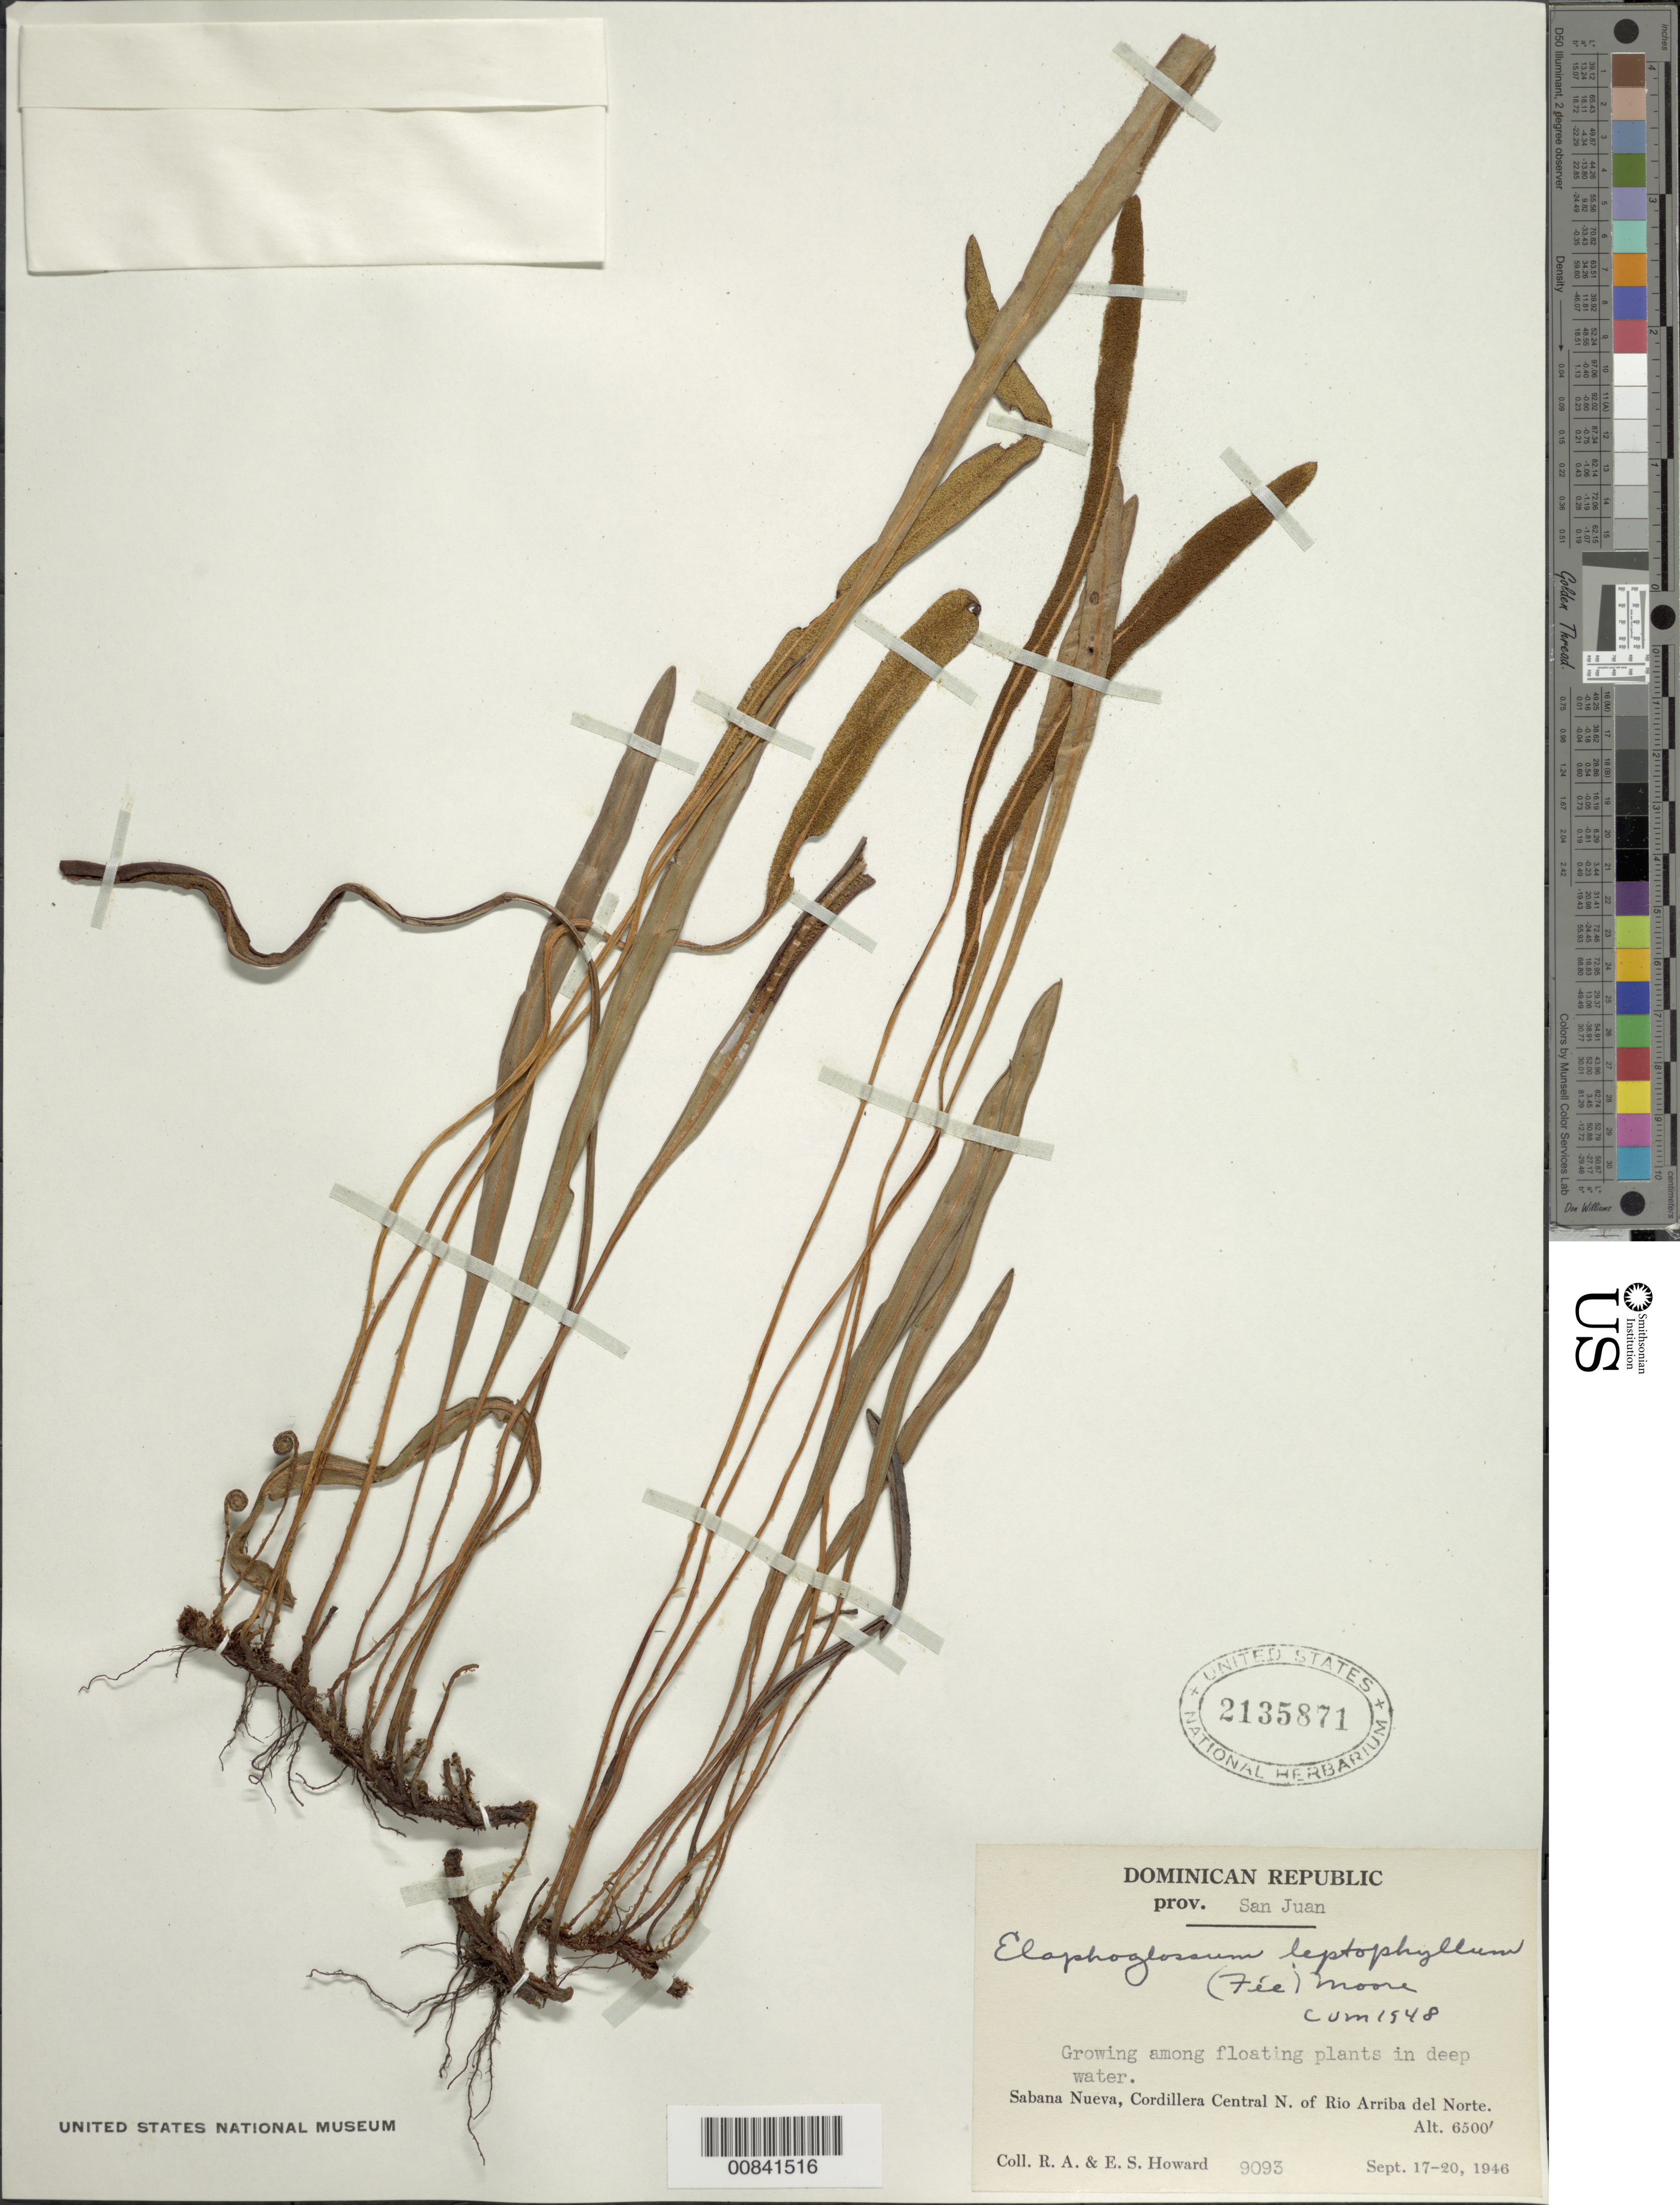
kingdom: Plantae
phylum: Tracheophyta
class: Polypodiopsida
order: Polypodiales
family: Dryopteridaceae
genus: Elaphoglossum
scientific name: Elaphoglossum leptophyllum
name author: (Fée) T. Moore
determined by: Morton, C. V.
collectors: R. A. Howard & E. S. Howard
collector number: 9093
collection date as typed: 17 Sep 1946 to 20 Sep 1946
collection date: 1946-09-17/1946-09-20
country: Dominican Republic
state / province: San Juan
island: Hispaniola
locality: Sabana Nueva, Cordillera Central, N of Río Arriba del Norte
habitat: Deep water, growing among floating plants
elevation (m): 1981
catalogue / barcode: US 2135871